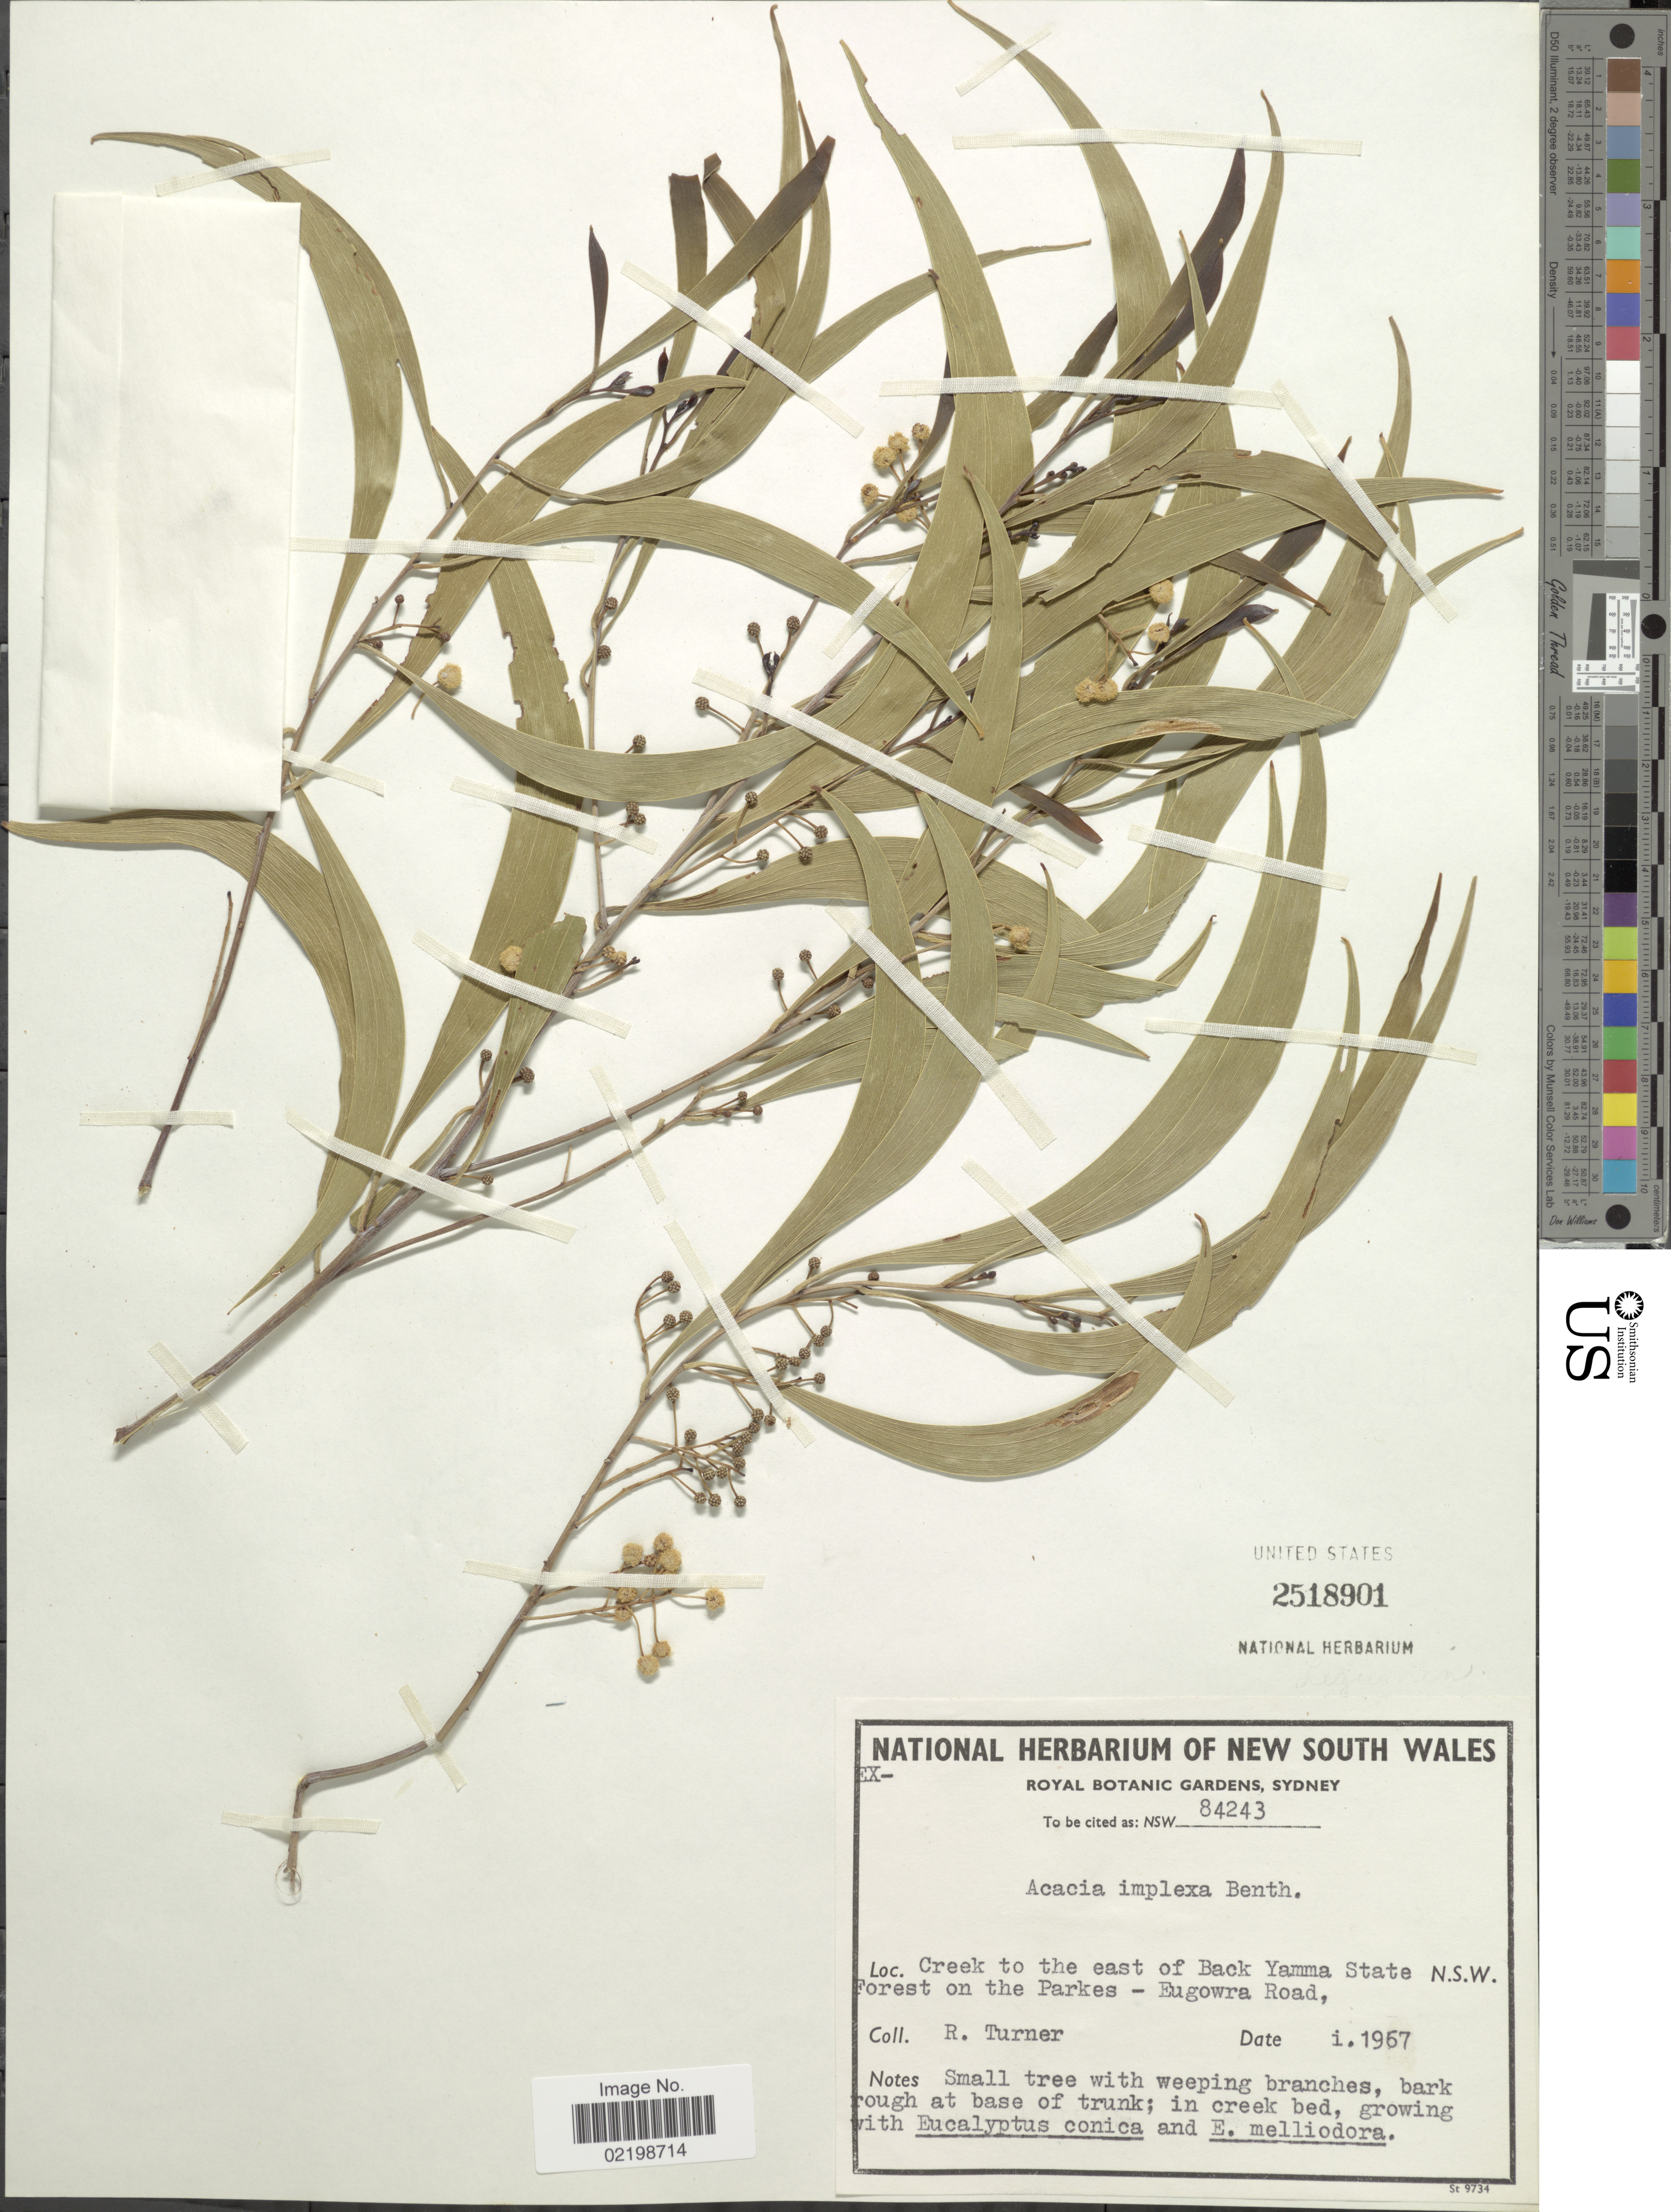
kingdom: Plantae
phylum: Tracheophyta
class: Magnoliopsida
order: Fabales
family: Fabaceae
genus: Acacia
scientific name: Acacia implexa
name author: Benth.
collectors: R. M. Turner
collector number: NSW84243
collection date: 1967-01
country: Australia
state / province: New South Wales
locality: Creek to the east of Back Yamma State Forest on the Parkes - Eugowra Road. N.S.W.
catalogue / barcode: US 2518901